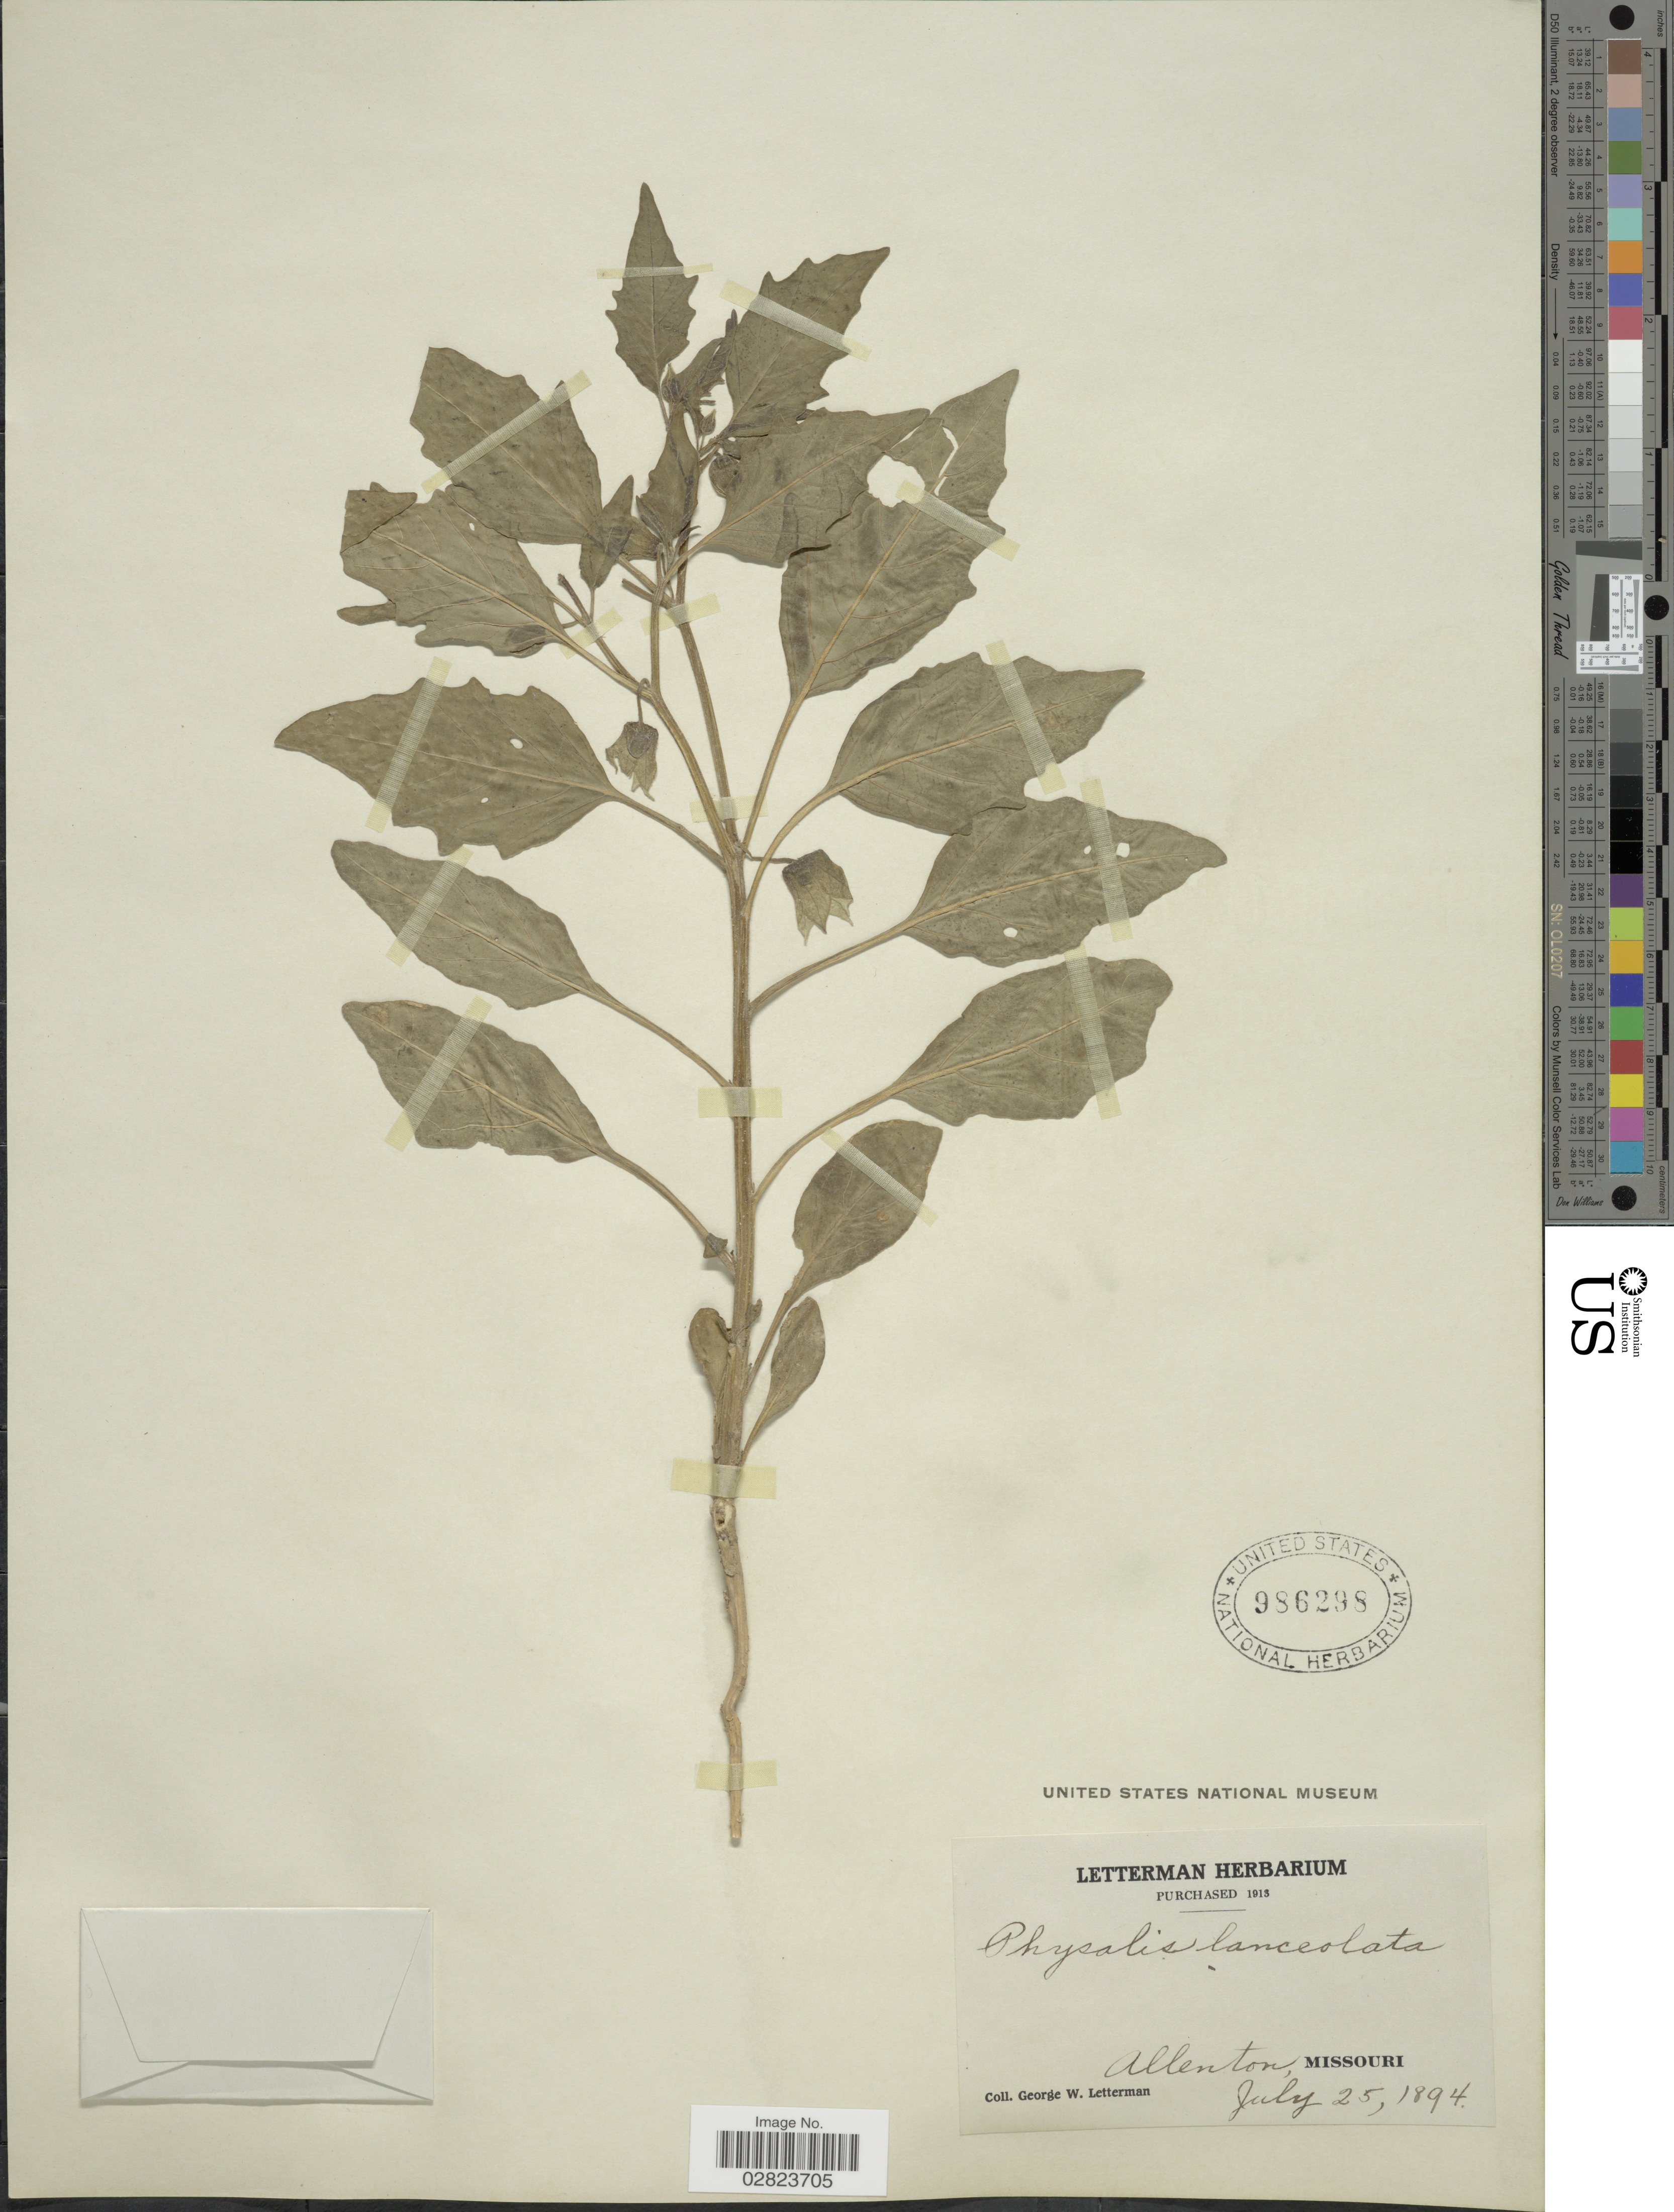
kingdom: Plantae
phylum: Tracheophyta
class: Magnoliopsida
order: Solanales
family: Solanaceae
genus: Physalis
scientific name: Physalis lanceolata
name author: Michx.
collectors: G. W. Letterman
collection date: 1894-07-25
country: United States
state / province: Missouri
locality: Allenton.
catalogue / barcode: US 986298